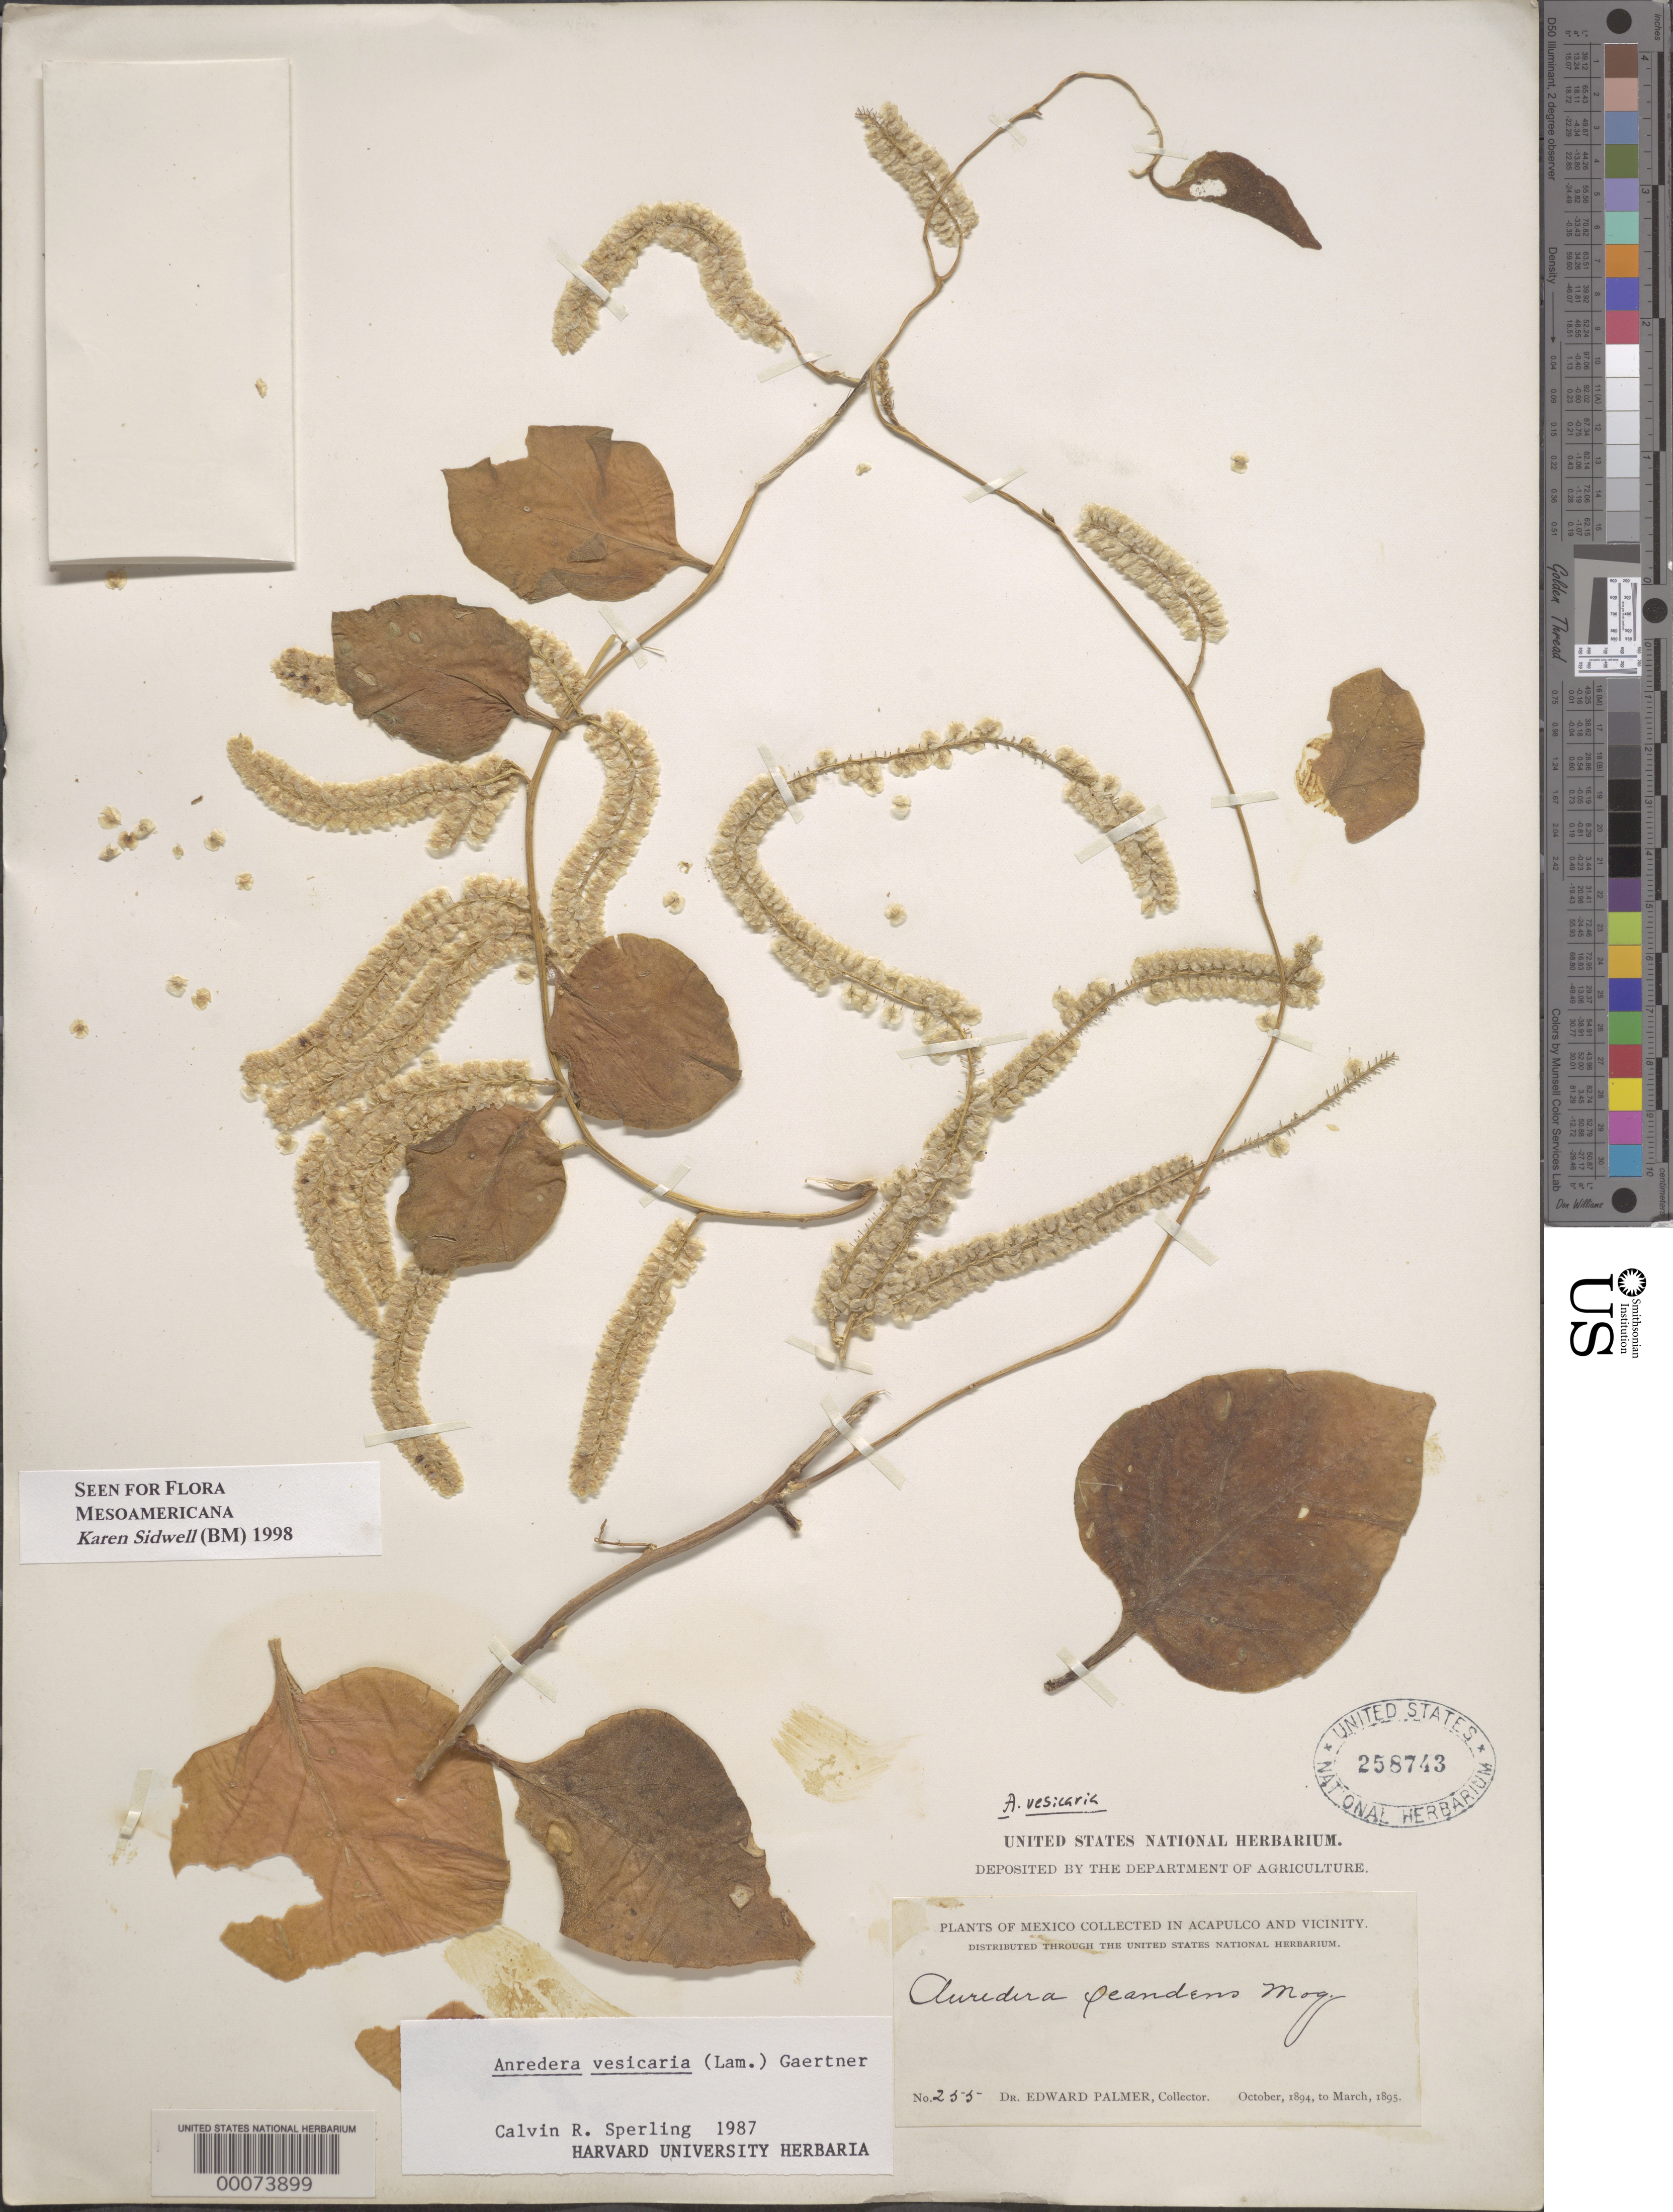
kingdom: Plantae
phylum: Tracheophyta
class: Magnoliopsida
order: Caryophyllales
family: Basellaceae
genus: Anredera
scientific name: Anredera vesicaria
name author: (Lam.) C.F. Gaertn.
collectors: E. Palmer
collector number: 255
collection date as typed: Oct 1894 to -- Mar 1894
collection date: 1894-03/1894-10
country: Mexico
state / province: Guerrero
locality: Acapulco and vicinity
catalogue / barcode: US 258743